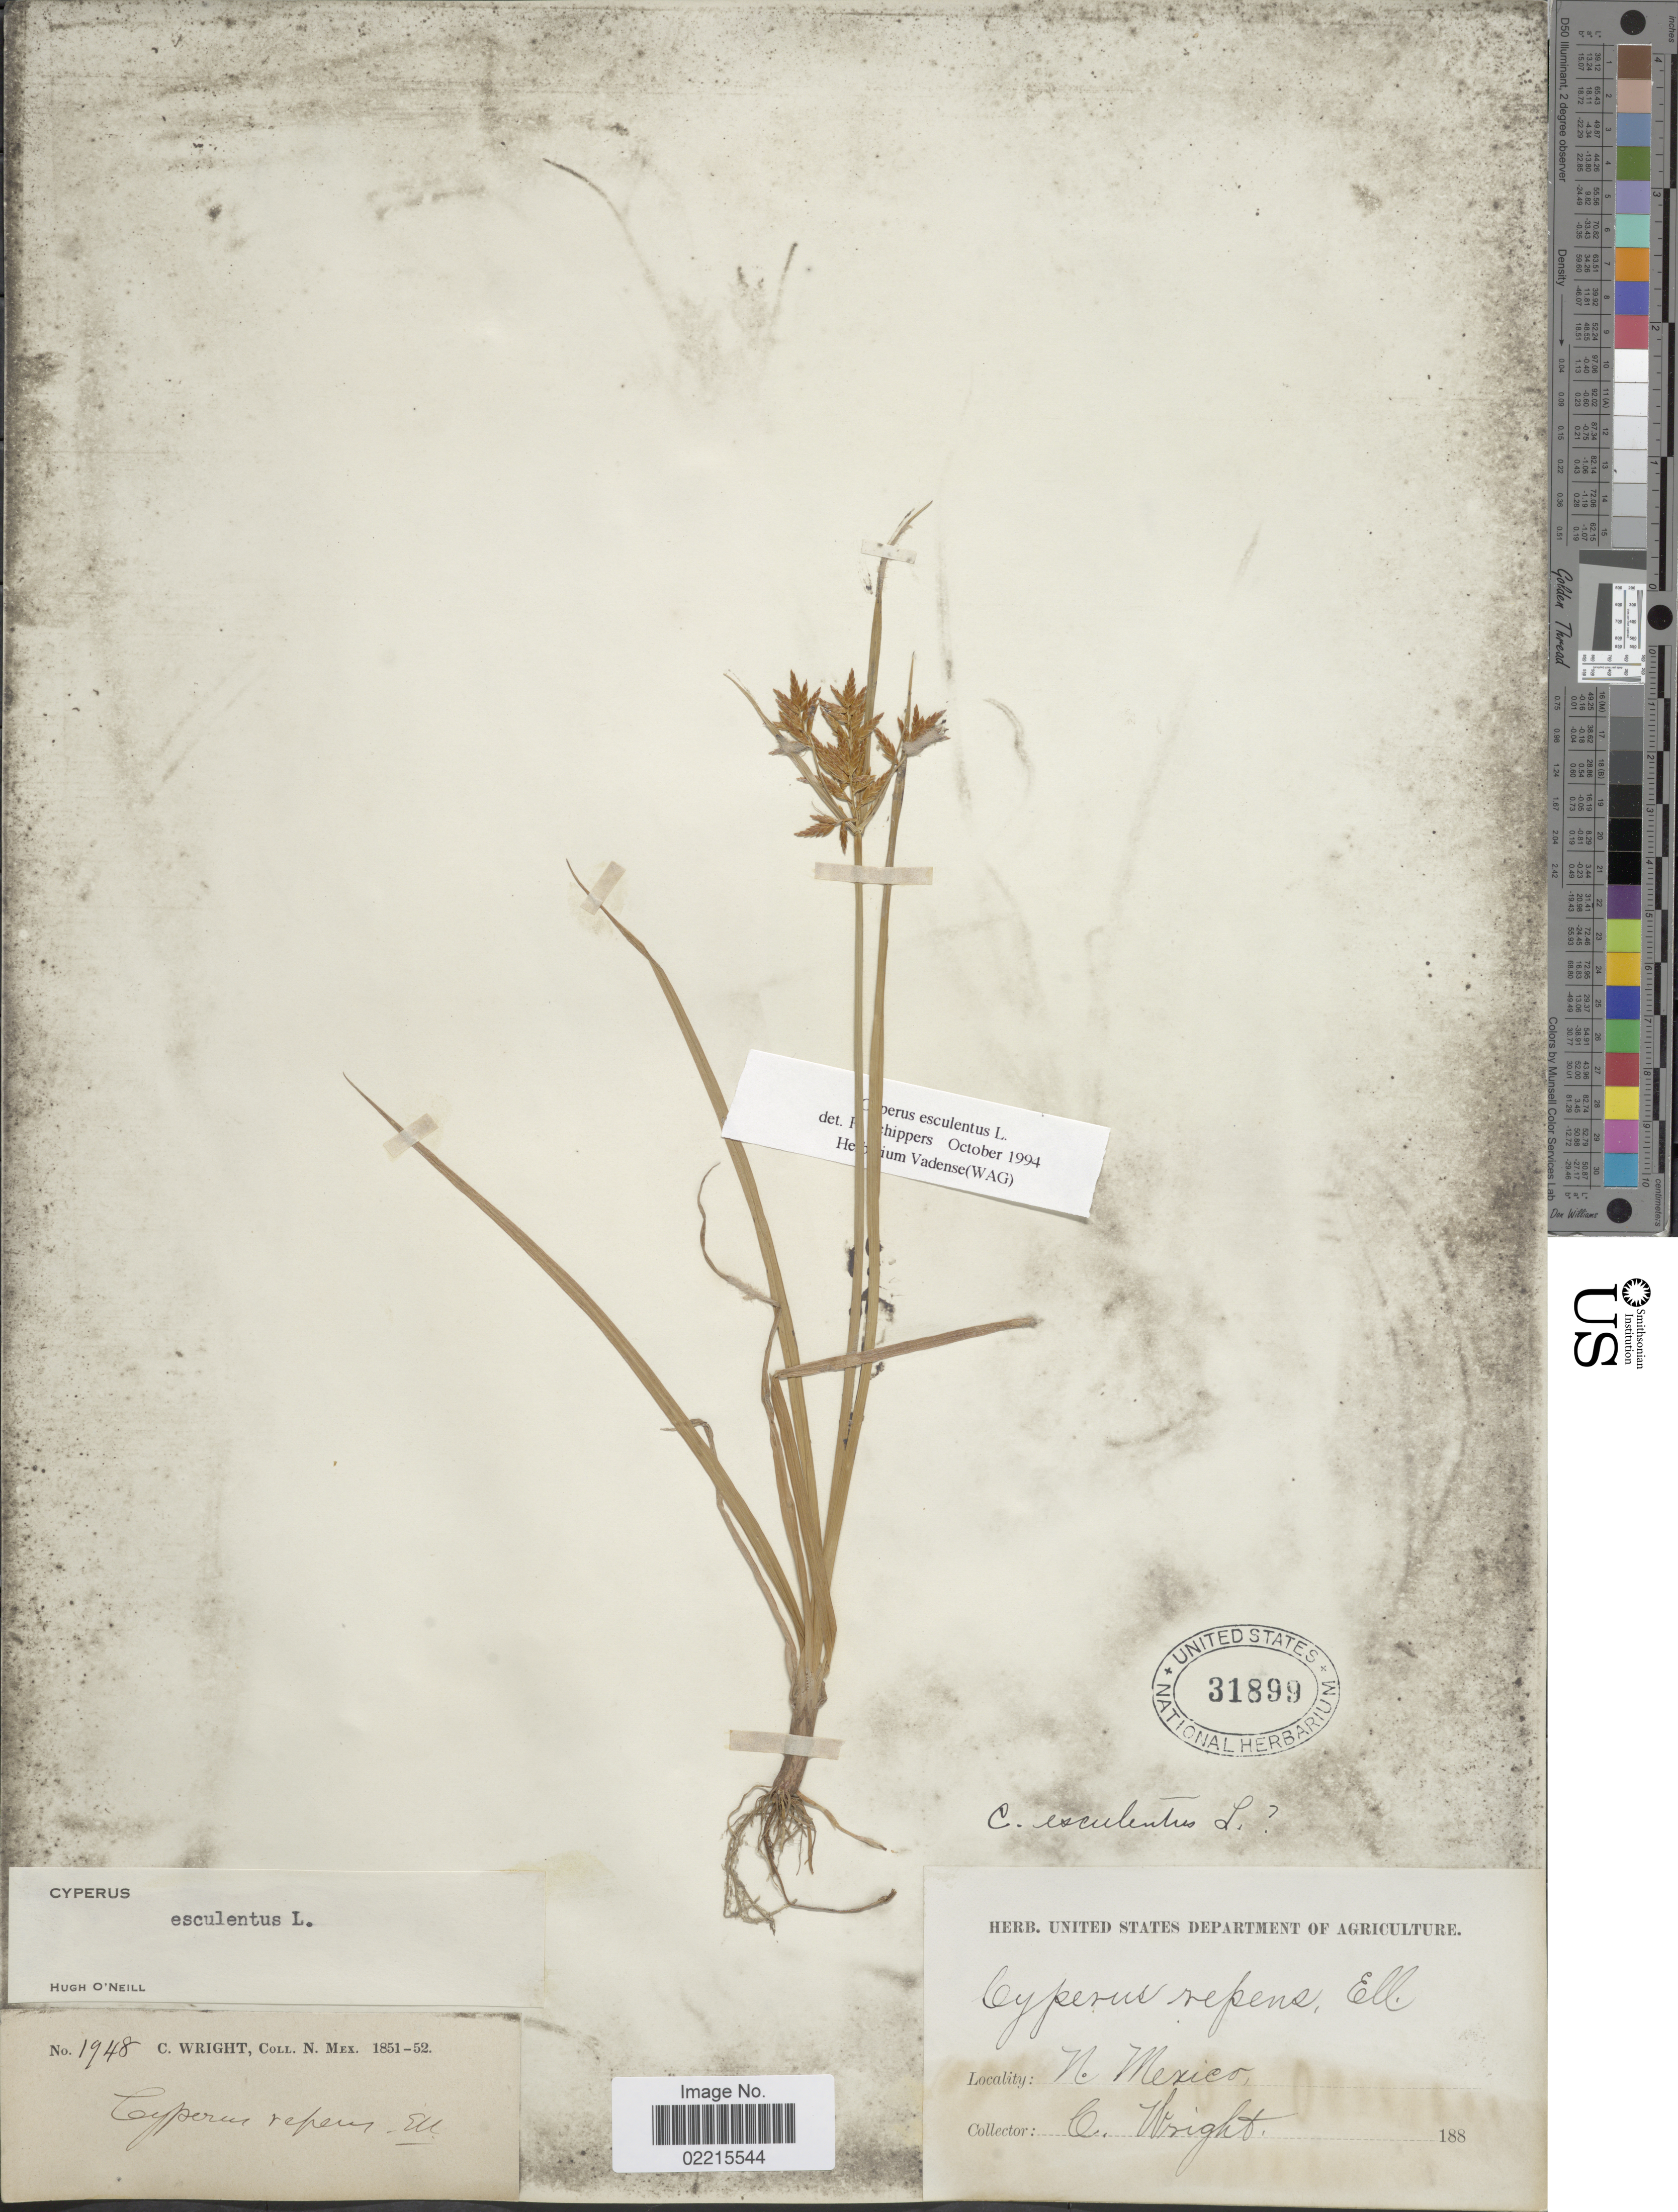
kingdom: Plantae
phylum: Tracheophyta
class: Liliopsida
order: Poales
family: Cyperaceae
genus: Cyperus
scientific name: Cyperus esculentus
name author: L.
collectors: C. Wright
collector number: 1948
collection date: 1851/1852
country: United States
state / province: New Mexico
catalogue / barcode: US 31899